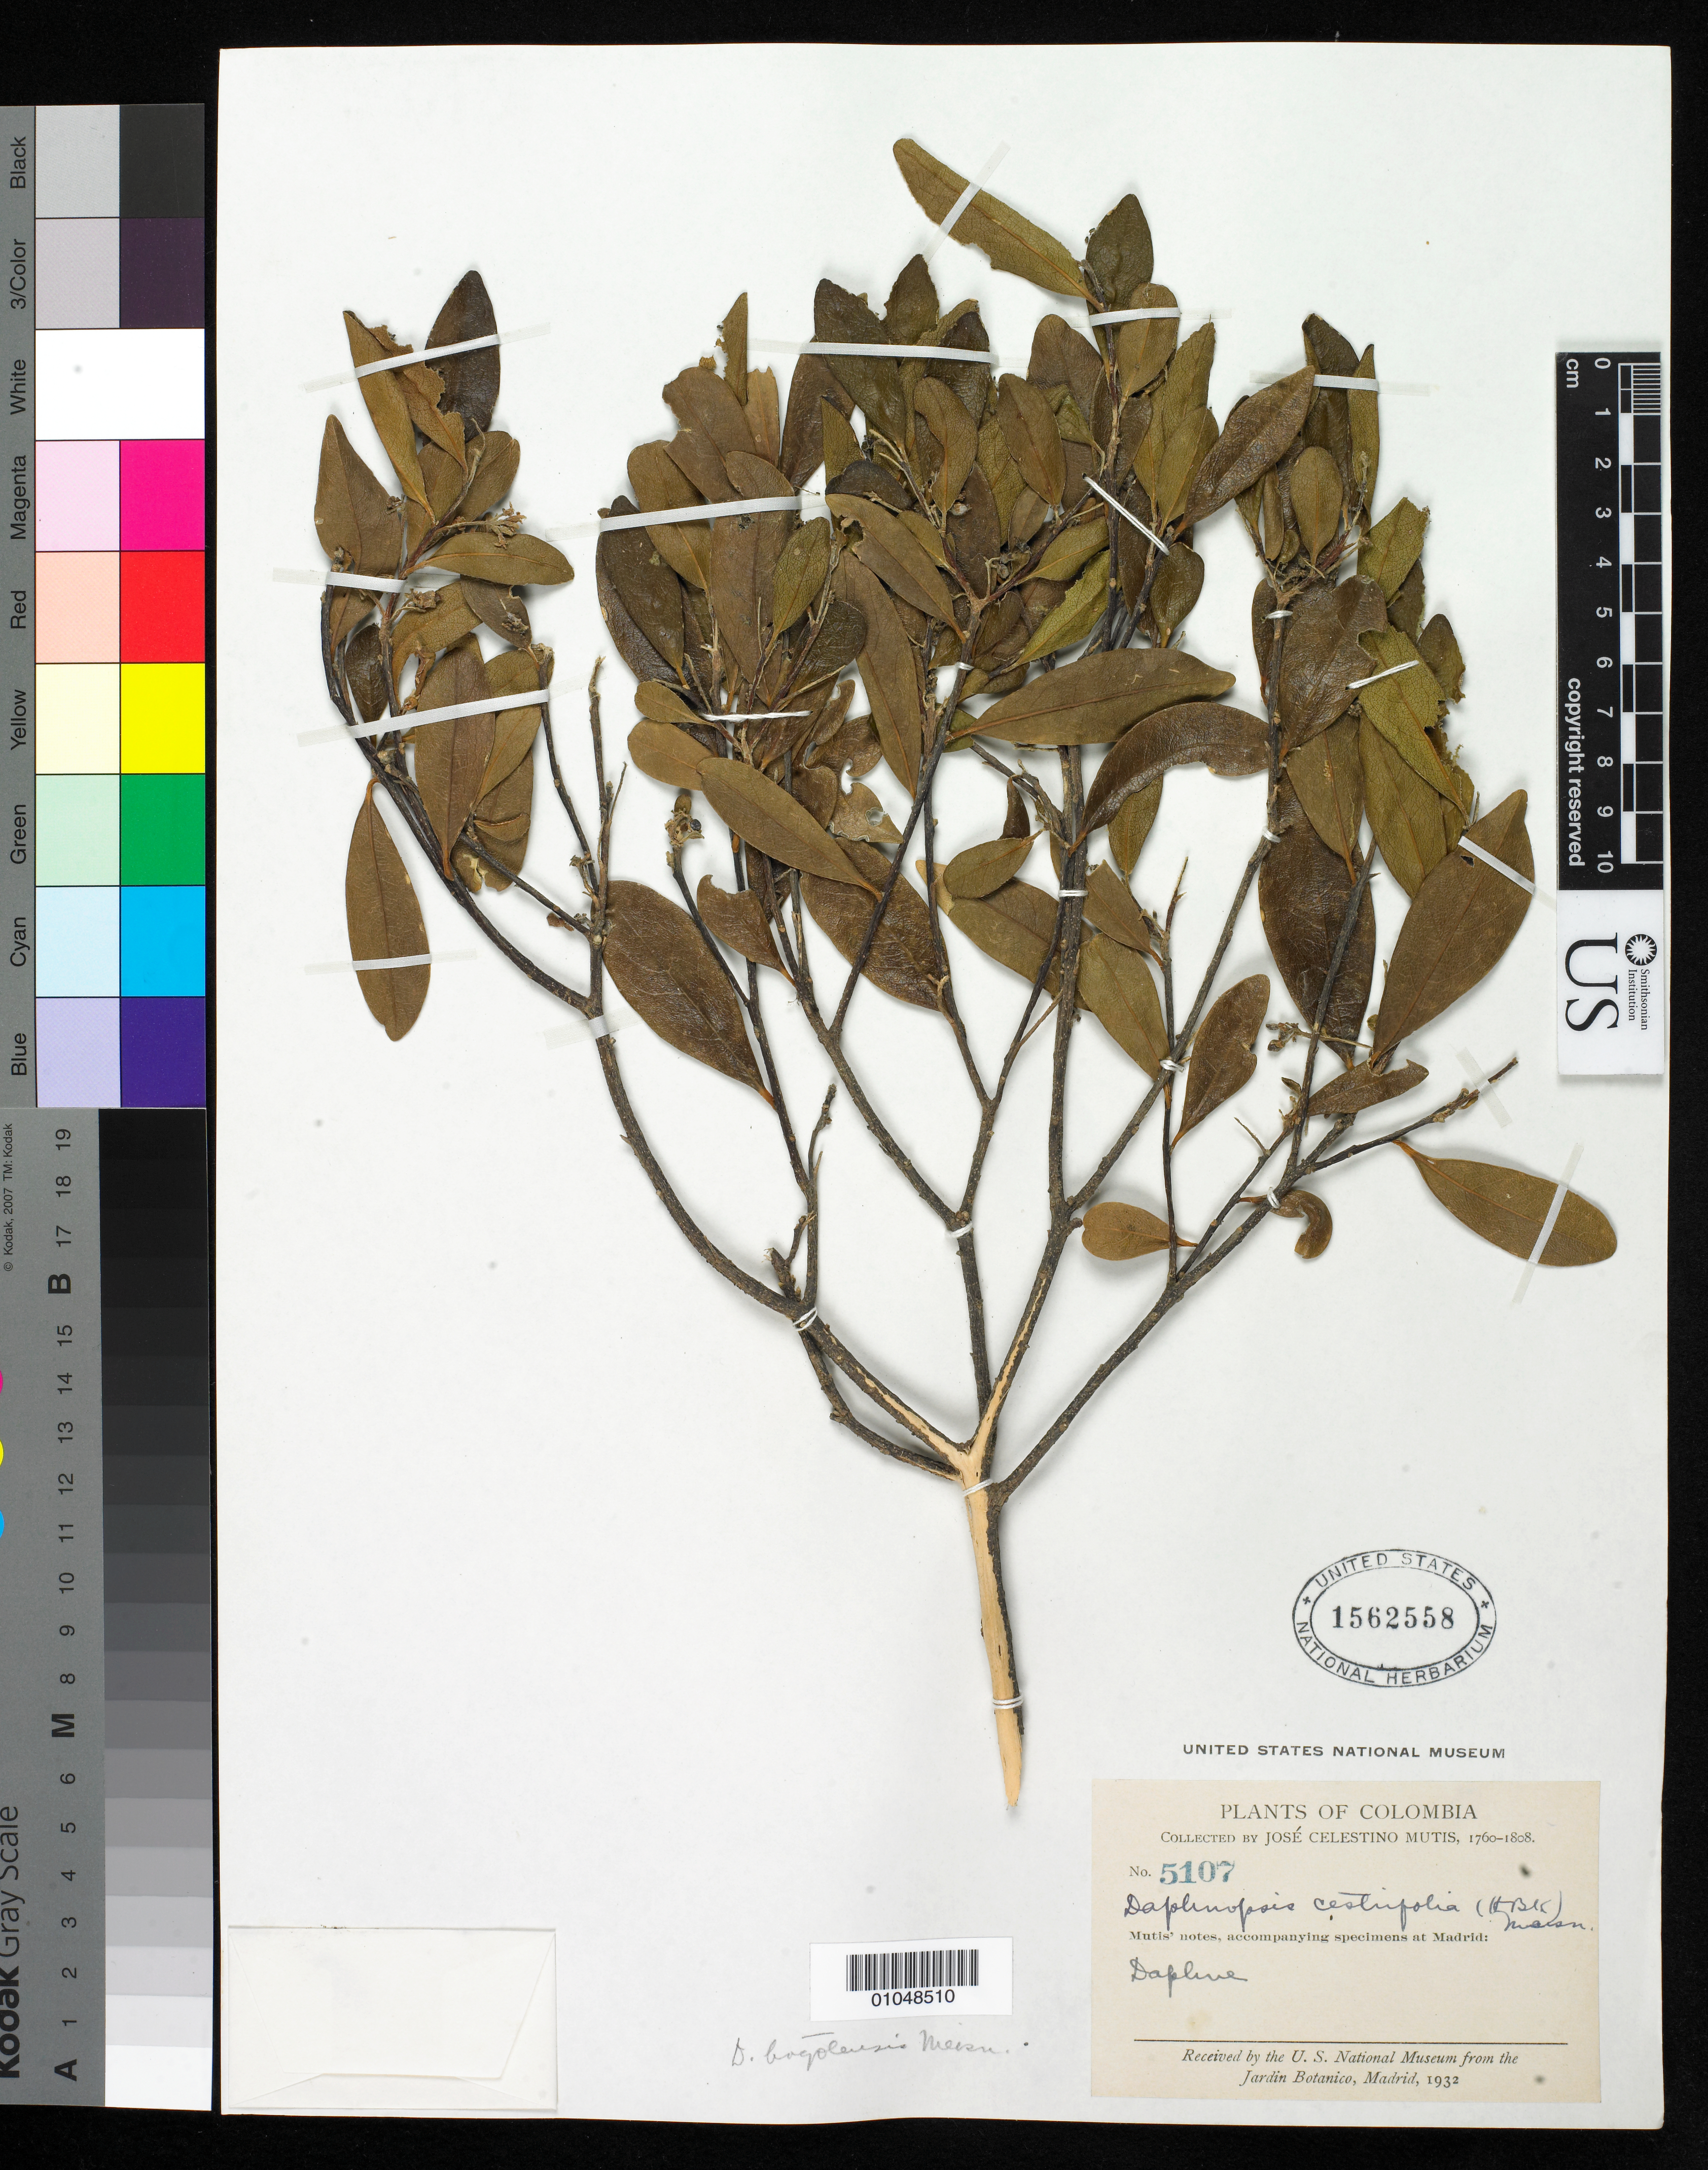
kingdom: Plantae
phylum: Tracheophyta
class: Magnoliopsida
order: Malvales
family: Thymelaeaceae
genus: Daphnopsis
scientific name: Daphnopsis americana subsp. cestrifolia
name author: (Kunth) Nevling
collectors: J. C. B. Mutis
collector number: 5107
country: Colombia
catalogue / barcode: US 1562558